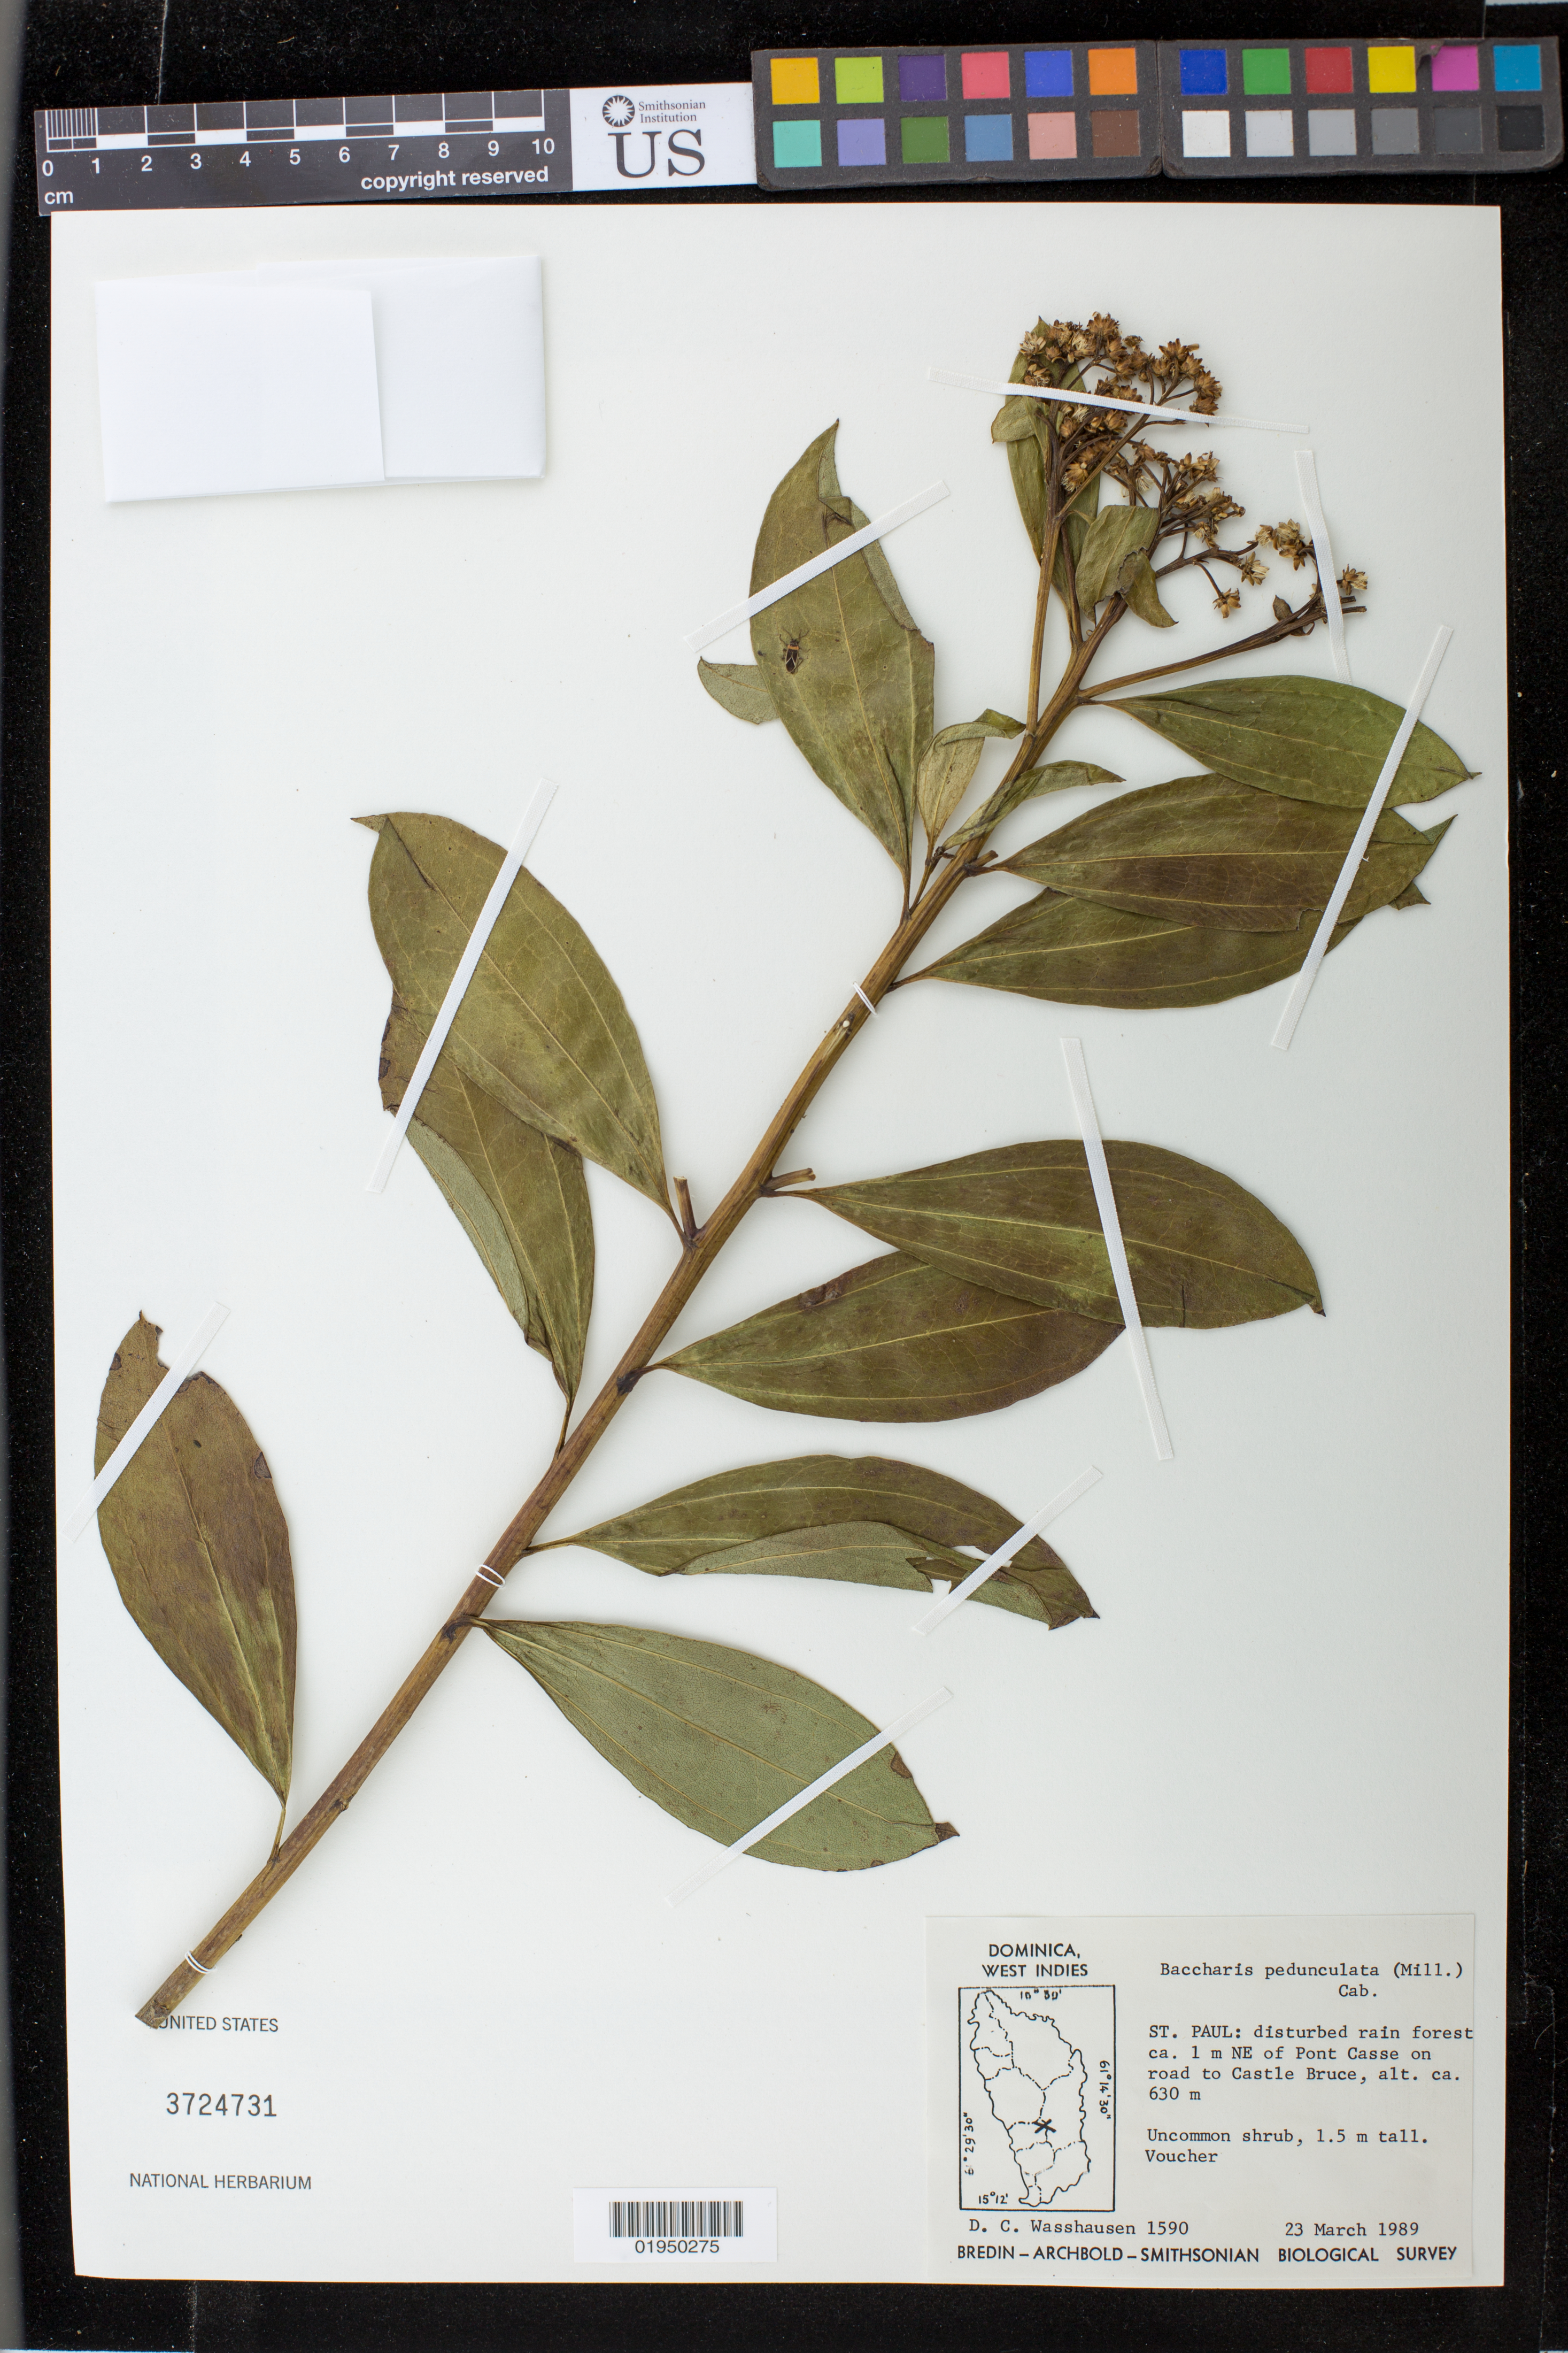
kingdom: Plantae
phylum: Tracheophyta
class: Magnoliopsida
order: Asterales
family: Asteraceae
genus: Baccharis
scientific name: Baccharis pedunculata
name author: (Mill.) Cabrera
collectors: D. C. Wasshausen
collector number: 1590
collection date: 1989-03-23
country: Dominica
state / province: St. Paul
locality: disturbed rain forest ca. 1 m NE of Pont Casse on road to Castle Bruce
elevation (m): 630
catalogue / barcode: US 3724731